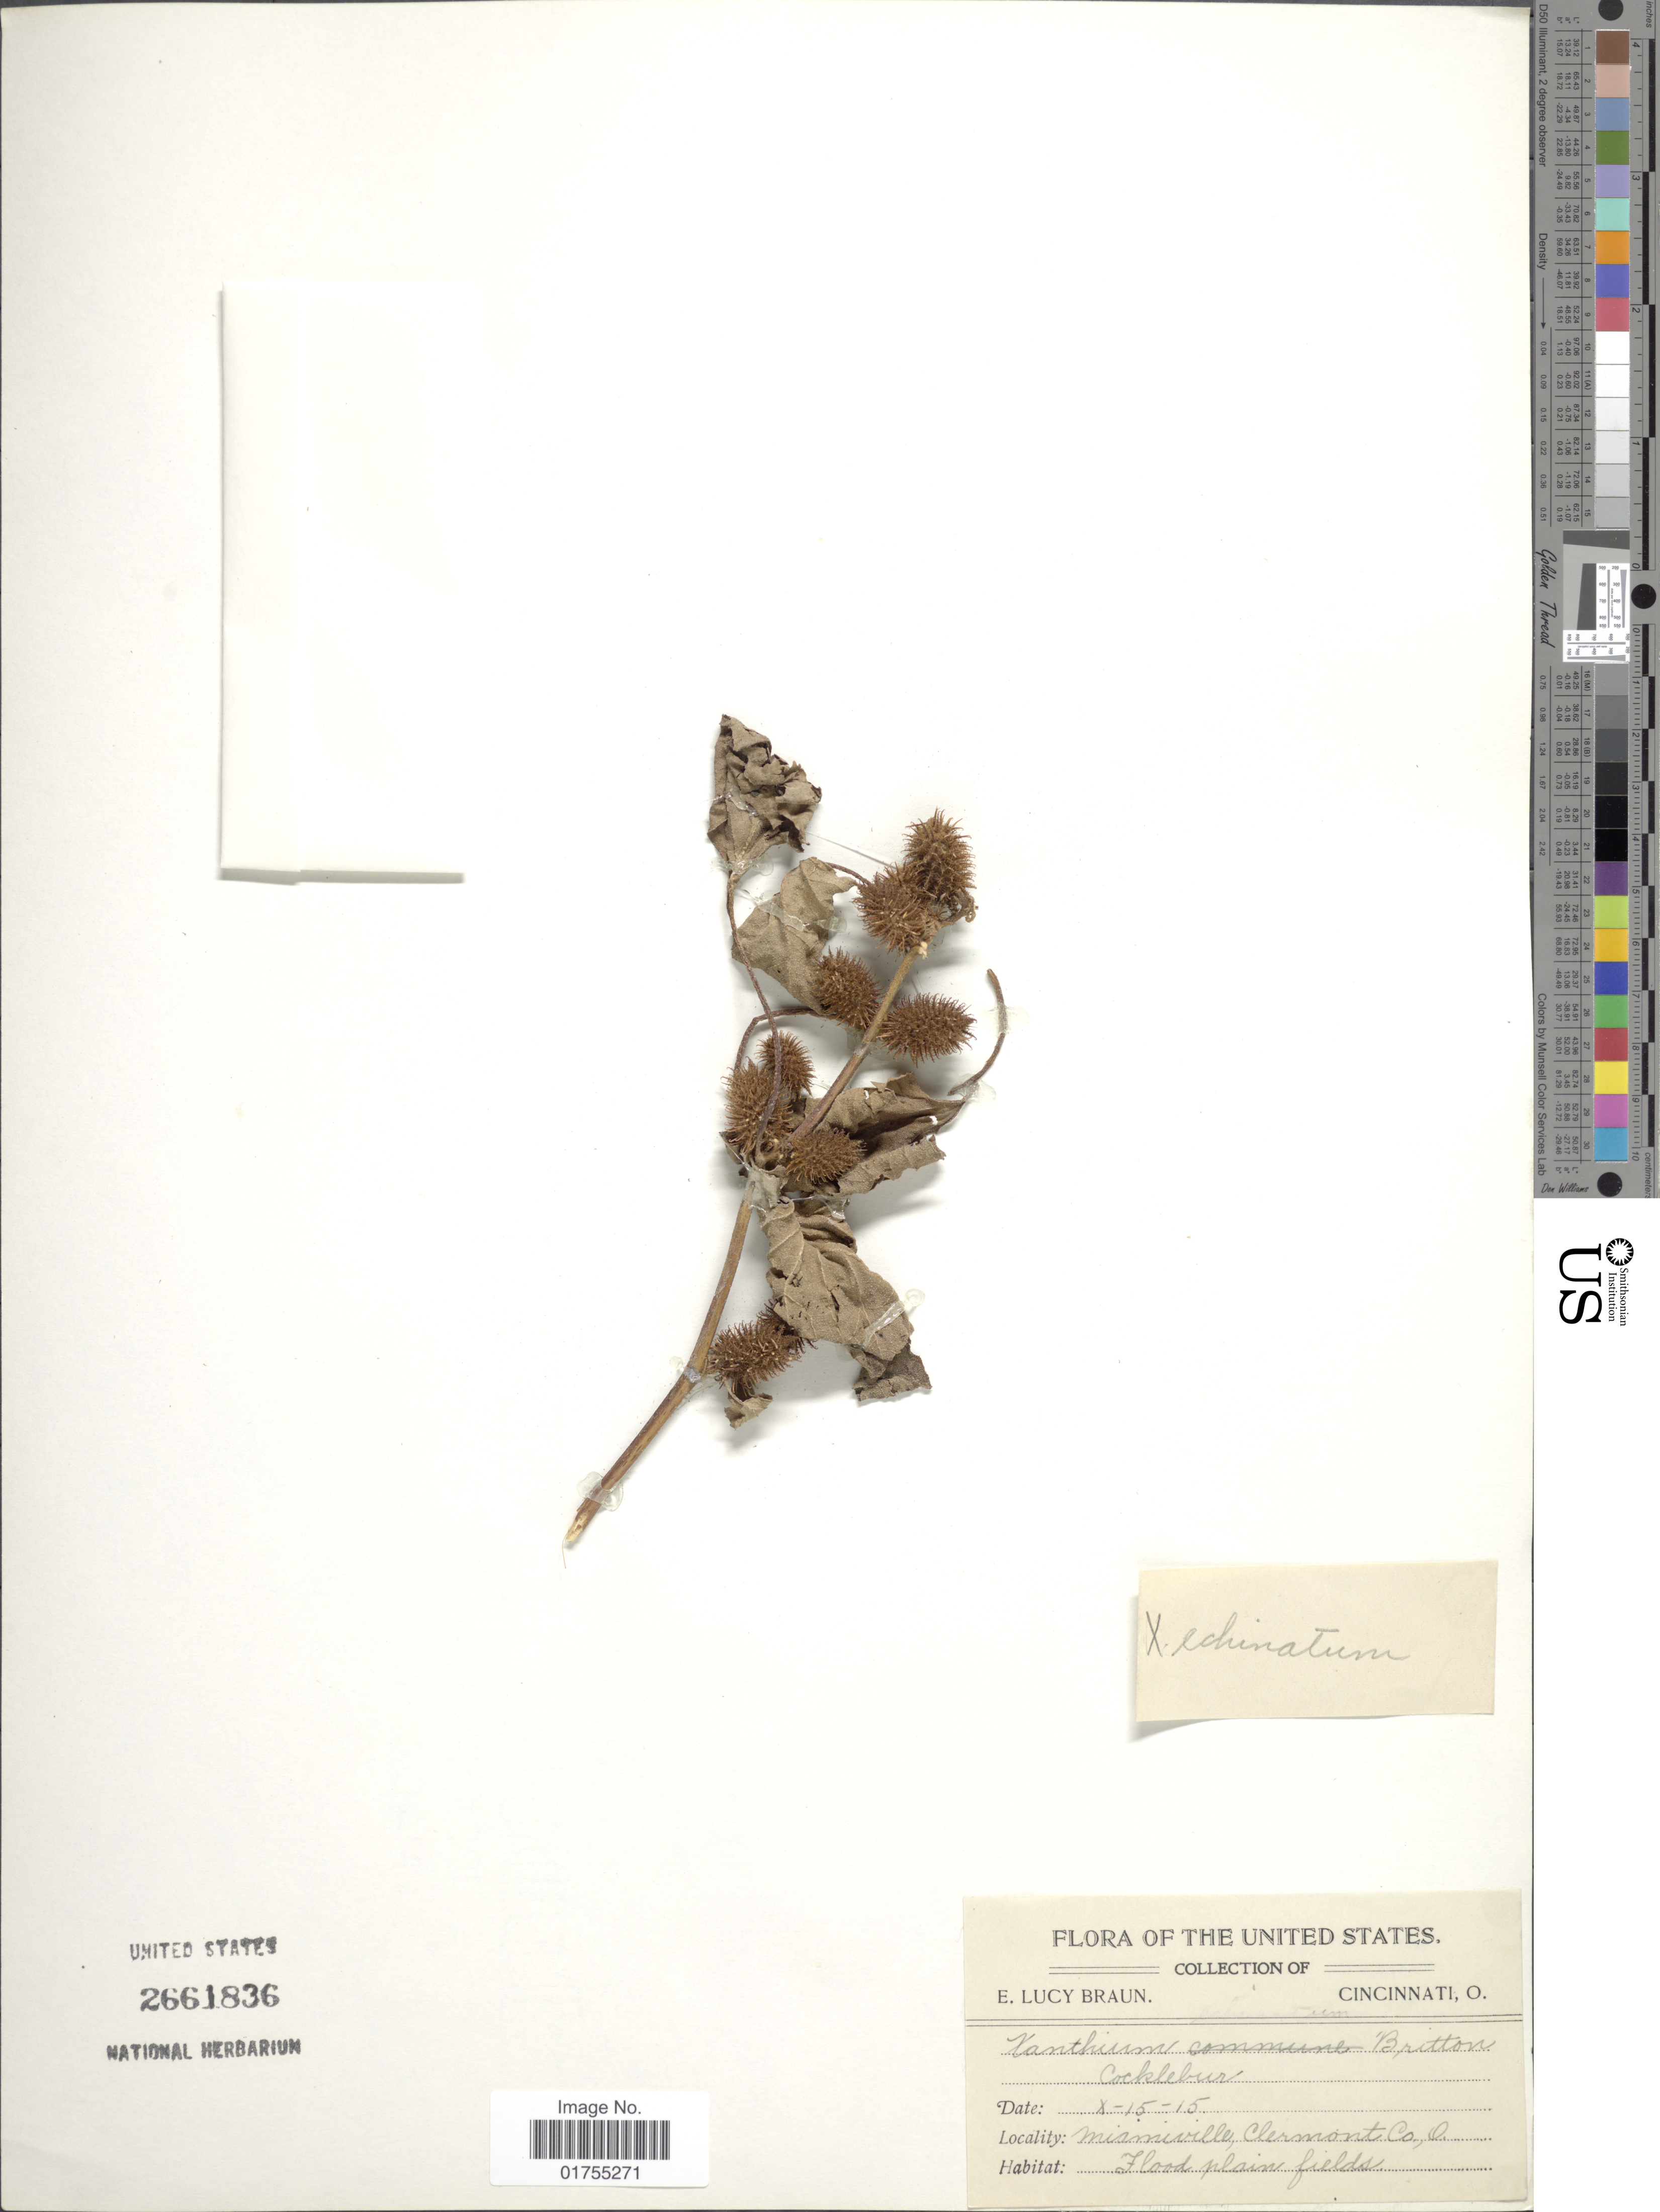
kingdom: Plantae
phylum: Tracheophyta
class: Magnoliopsida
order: Asterales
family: Asteraceae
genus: Xanthium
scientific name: Xanthium strumarium var. canadense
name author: (Mill.) Torr. & A. Gray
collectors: E. L. Braun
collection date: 1915-10-15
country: United States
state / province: Ohio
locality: Miamiville, Clermont Co.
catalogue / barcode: US 2661836